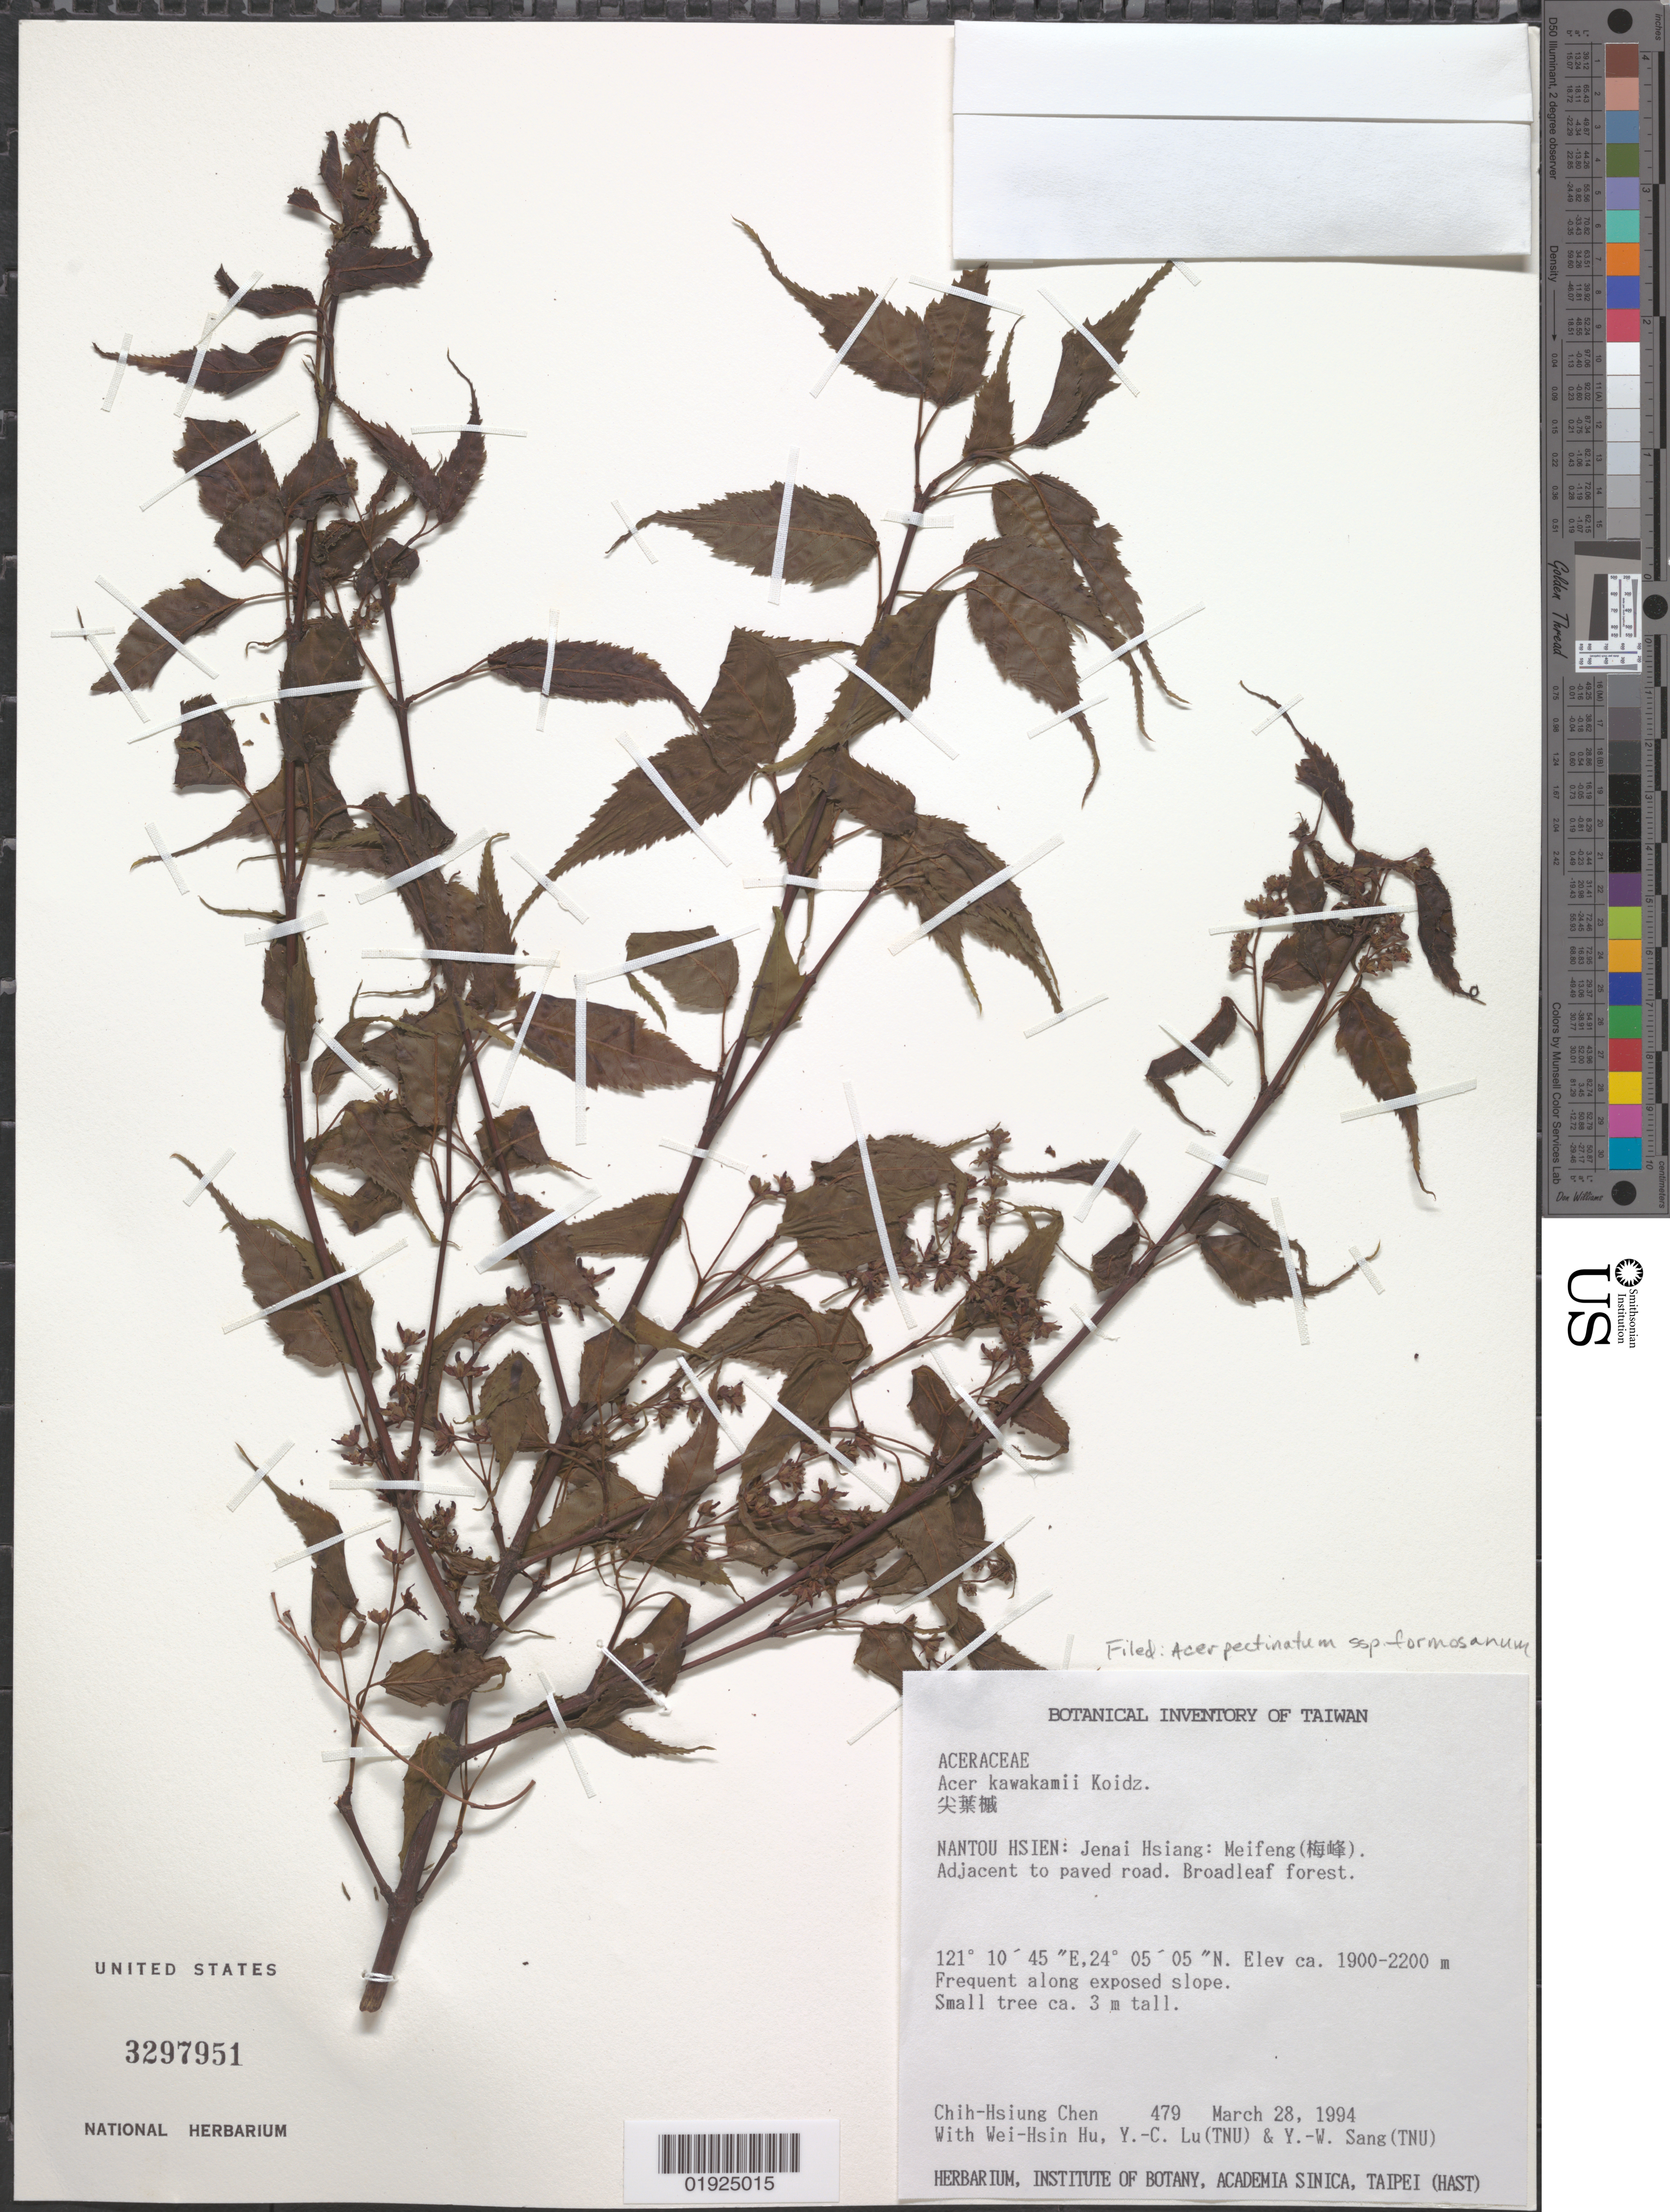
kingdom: Plantae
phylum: Tracheophyta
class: Magnoliopsida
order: Sapindales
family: Sapindaceae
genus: Acer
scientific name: Acer pectinatum subsp. formosanum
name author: A.E. Murray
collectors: C.-H. Chen, W. H. Hu, Y. C. Lu & Y. Sang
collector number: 479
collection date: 1994-03-28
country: Taiwan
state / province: Nantou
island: Taiwan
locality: Jenai Hsiang: Meifeng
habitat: Adjacent to paved road. Broadleaf forest. Frequent along exposed slope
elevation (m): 1900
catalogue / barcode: US 3297951